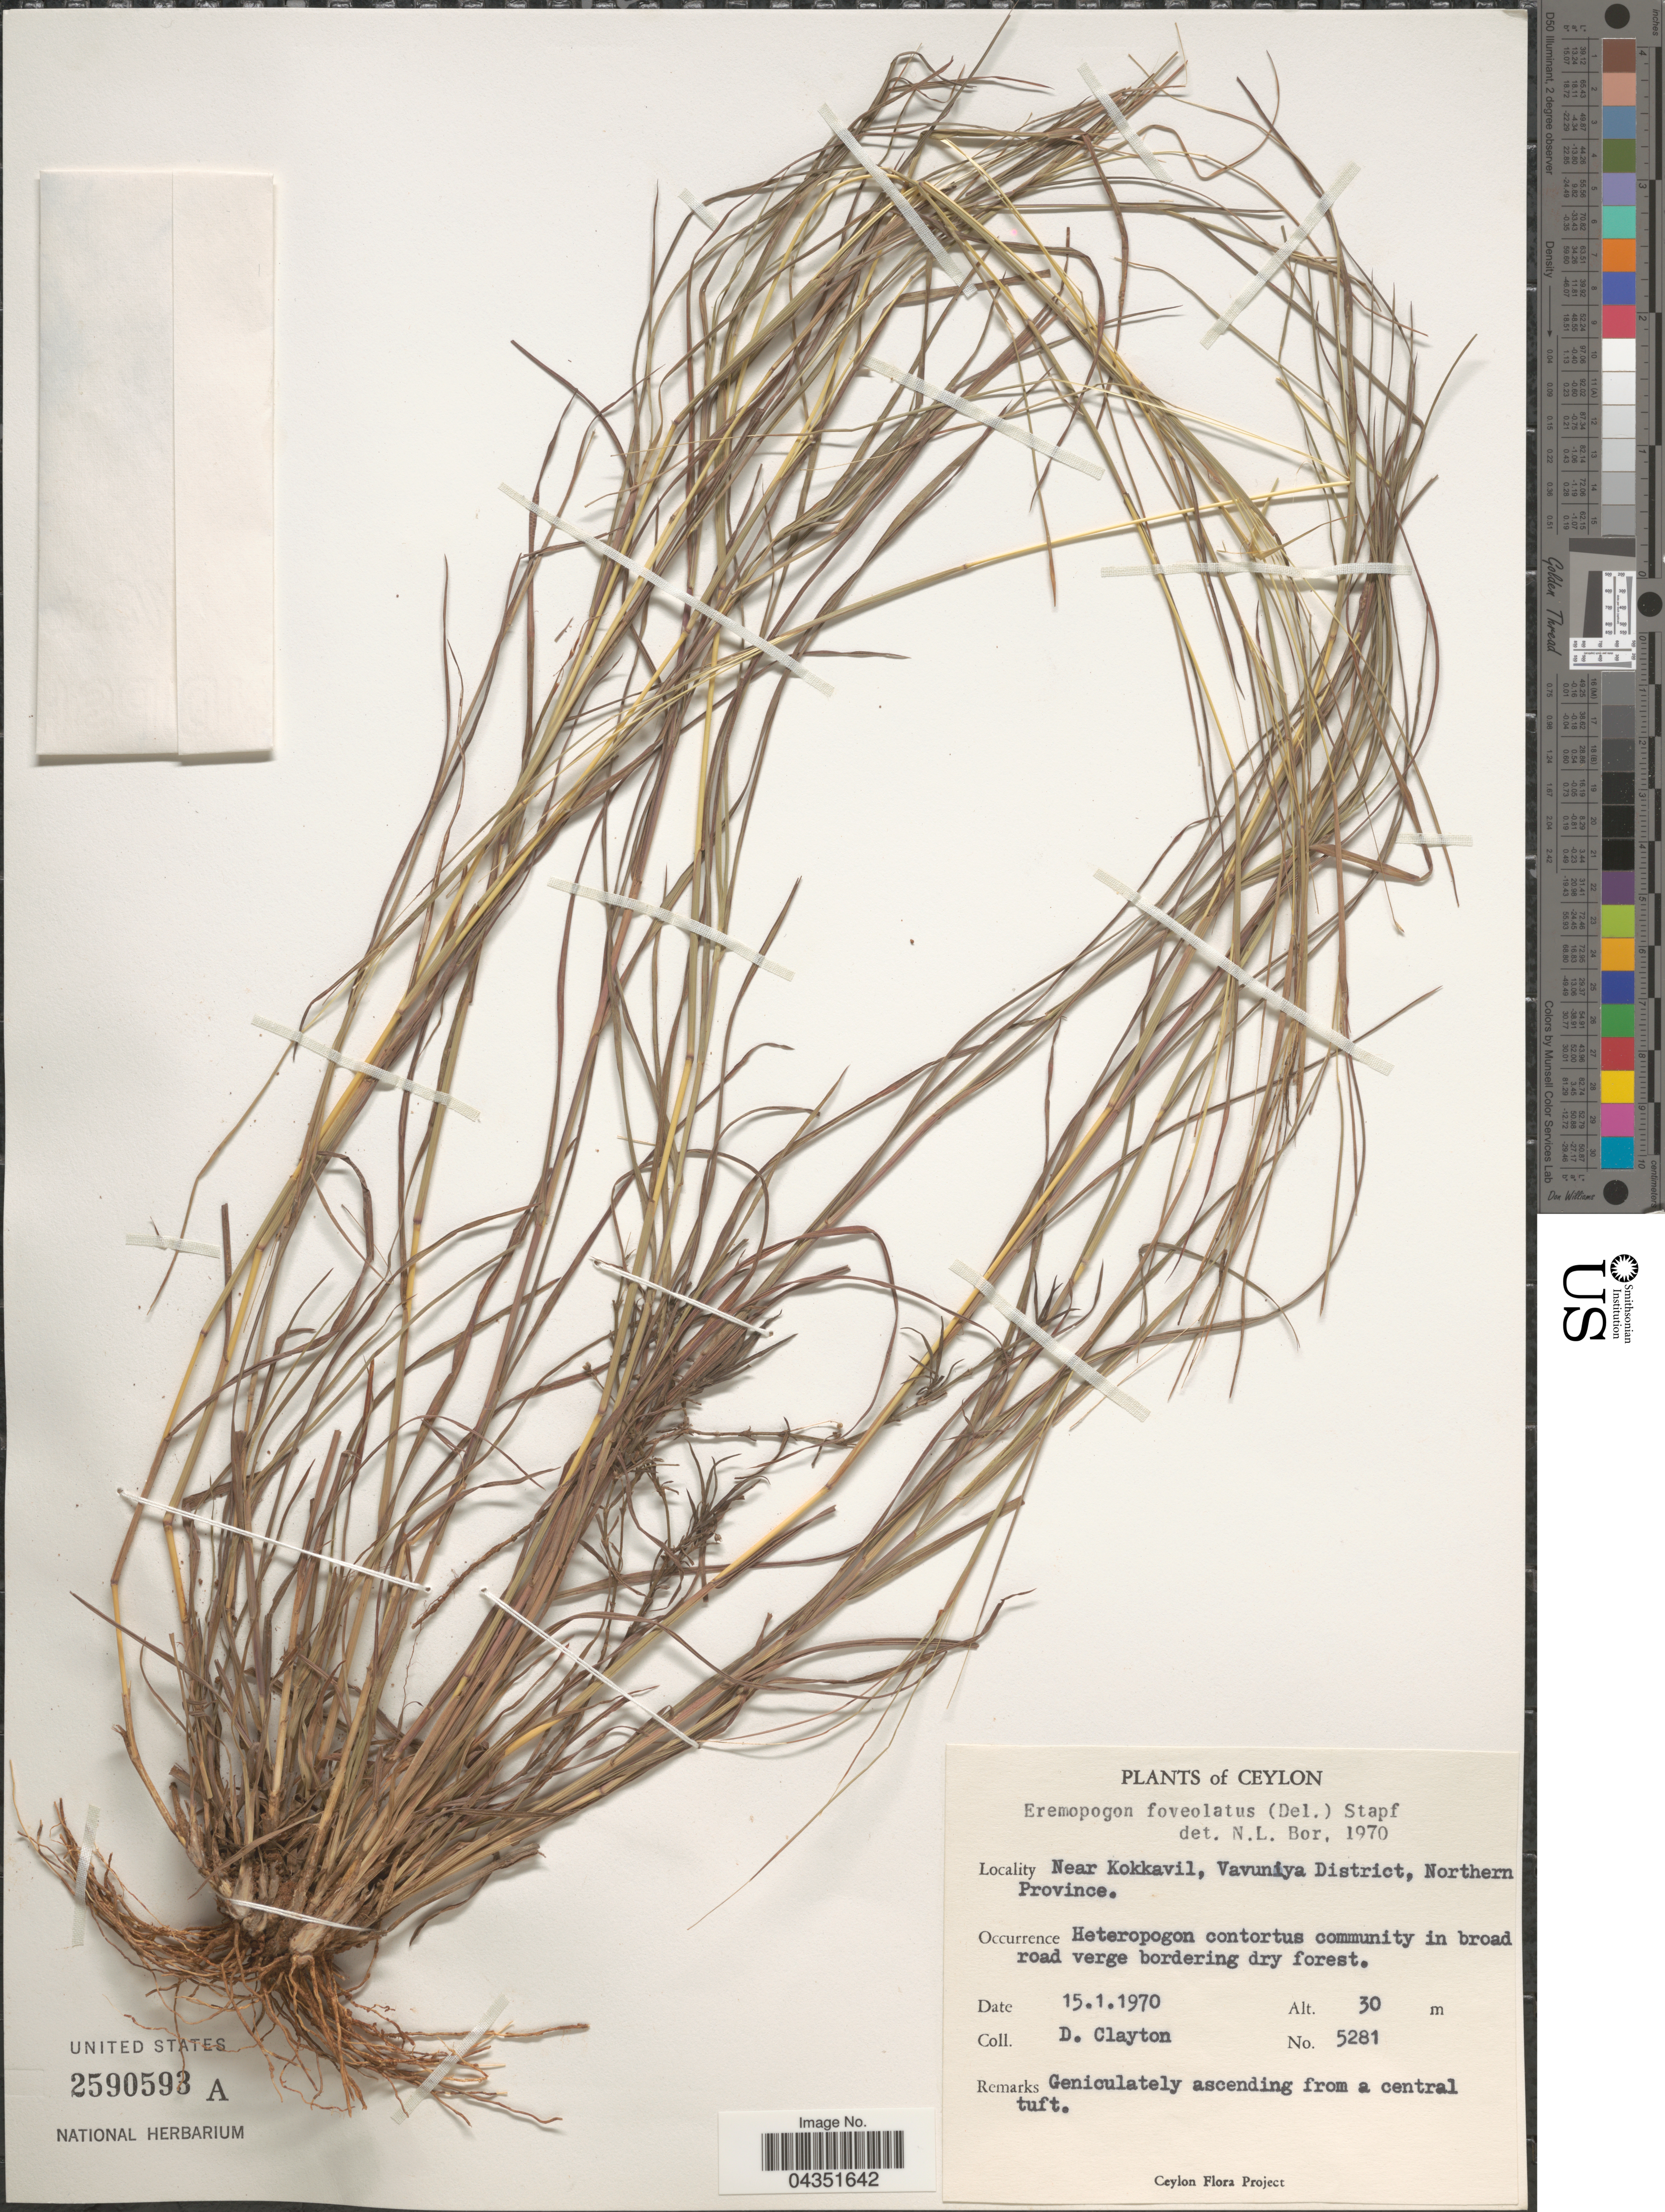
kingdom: Plantae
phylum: Tracheophyta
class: Liliopsida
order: Poales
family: Poaceae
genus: Eremopogon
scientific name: Eremopogon foveolatus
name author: (Delile) Stapf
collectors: D. Clayton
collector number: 5281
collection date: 1970-01-15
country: Sri Lanka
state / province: Northern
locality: Ceylon. Near Kokkavil, Vavuniya District.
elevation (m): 30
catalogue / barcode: US 2590593A